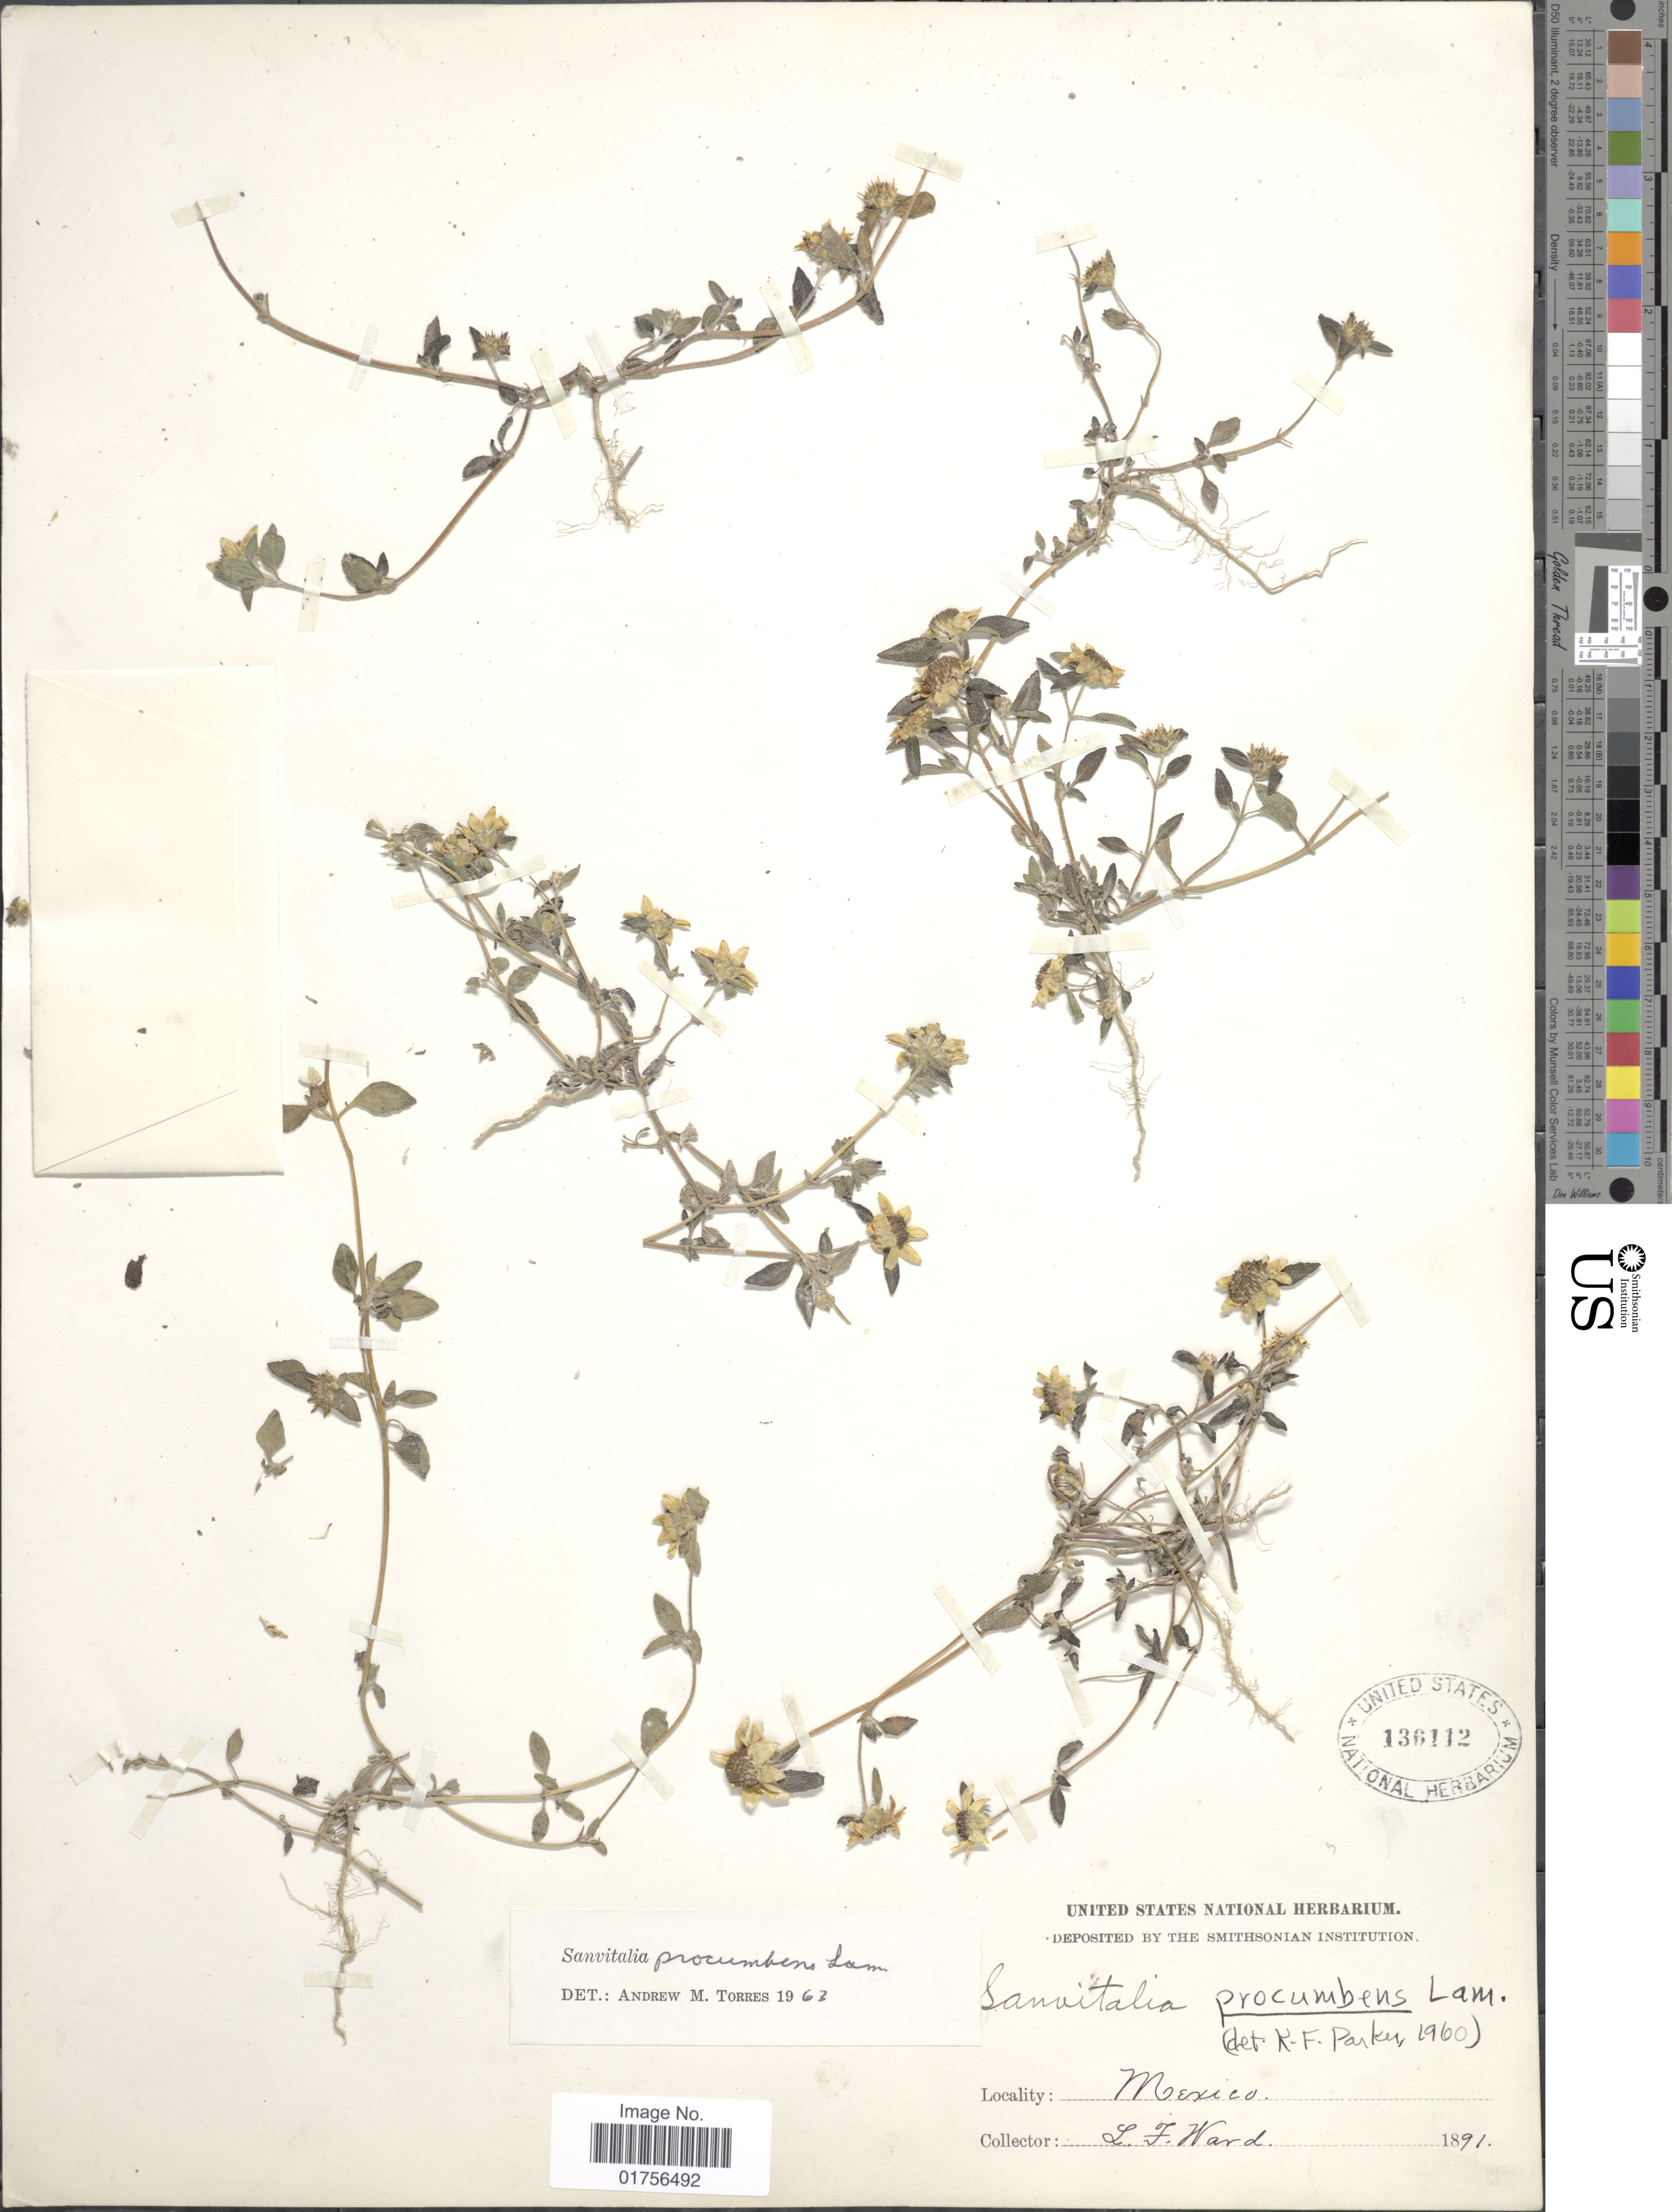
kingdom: Plantae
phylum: Tracheophyta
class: Magnoliopsida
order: Asterales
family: Asteraceae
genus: Sanvitalia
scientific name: Sanvitalia procumbens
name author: Lam.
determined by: Skibicki, Samuel V.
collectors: L. Ward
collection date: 1891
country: Mexico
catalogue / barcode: US 136112